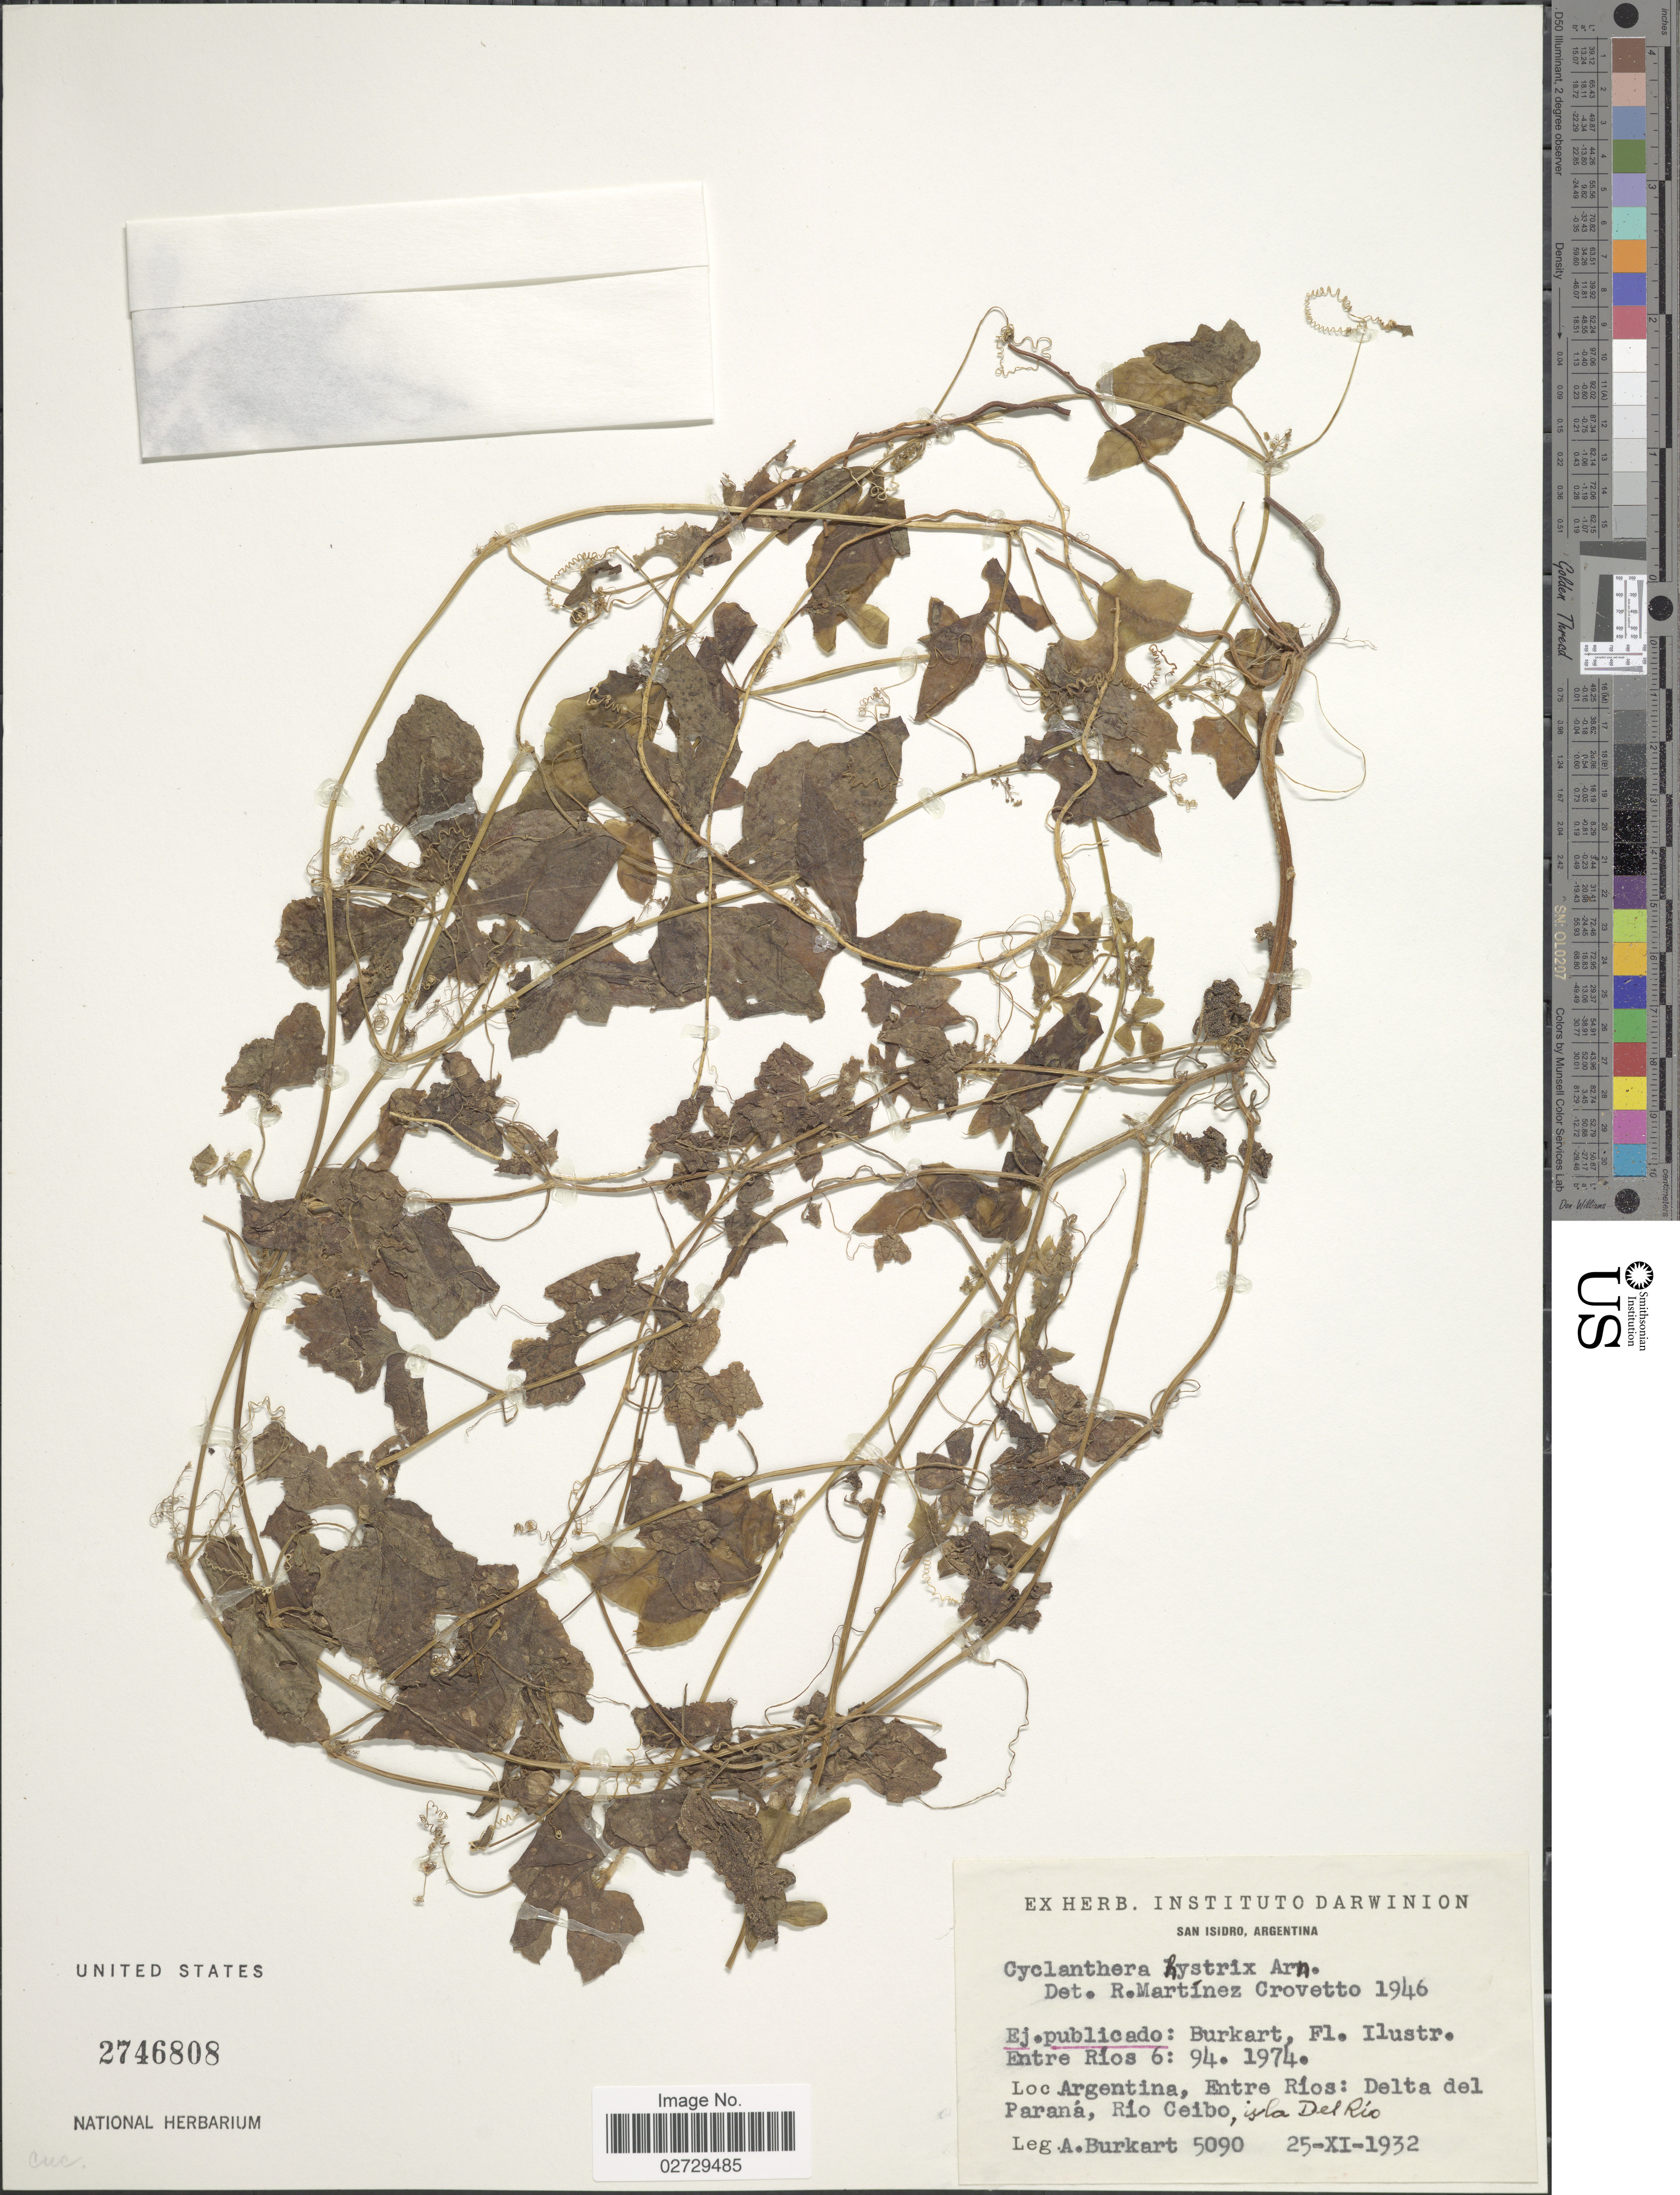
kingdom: Plantae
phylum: Tracheophyta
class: Magnoliopsida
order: Cucurbitales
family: Cucurbitaceae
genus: Cyclanthera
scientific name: Cyclanthera hystrix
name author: (Gillies) Arn.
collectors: A. E. Burkart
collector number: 5090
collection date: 1932-11-25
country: Argentina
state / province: Entre Rios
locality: Delta del Paraná, Río Ceibo, sila Del Río.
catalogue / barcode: US 2746808